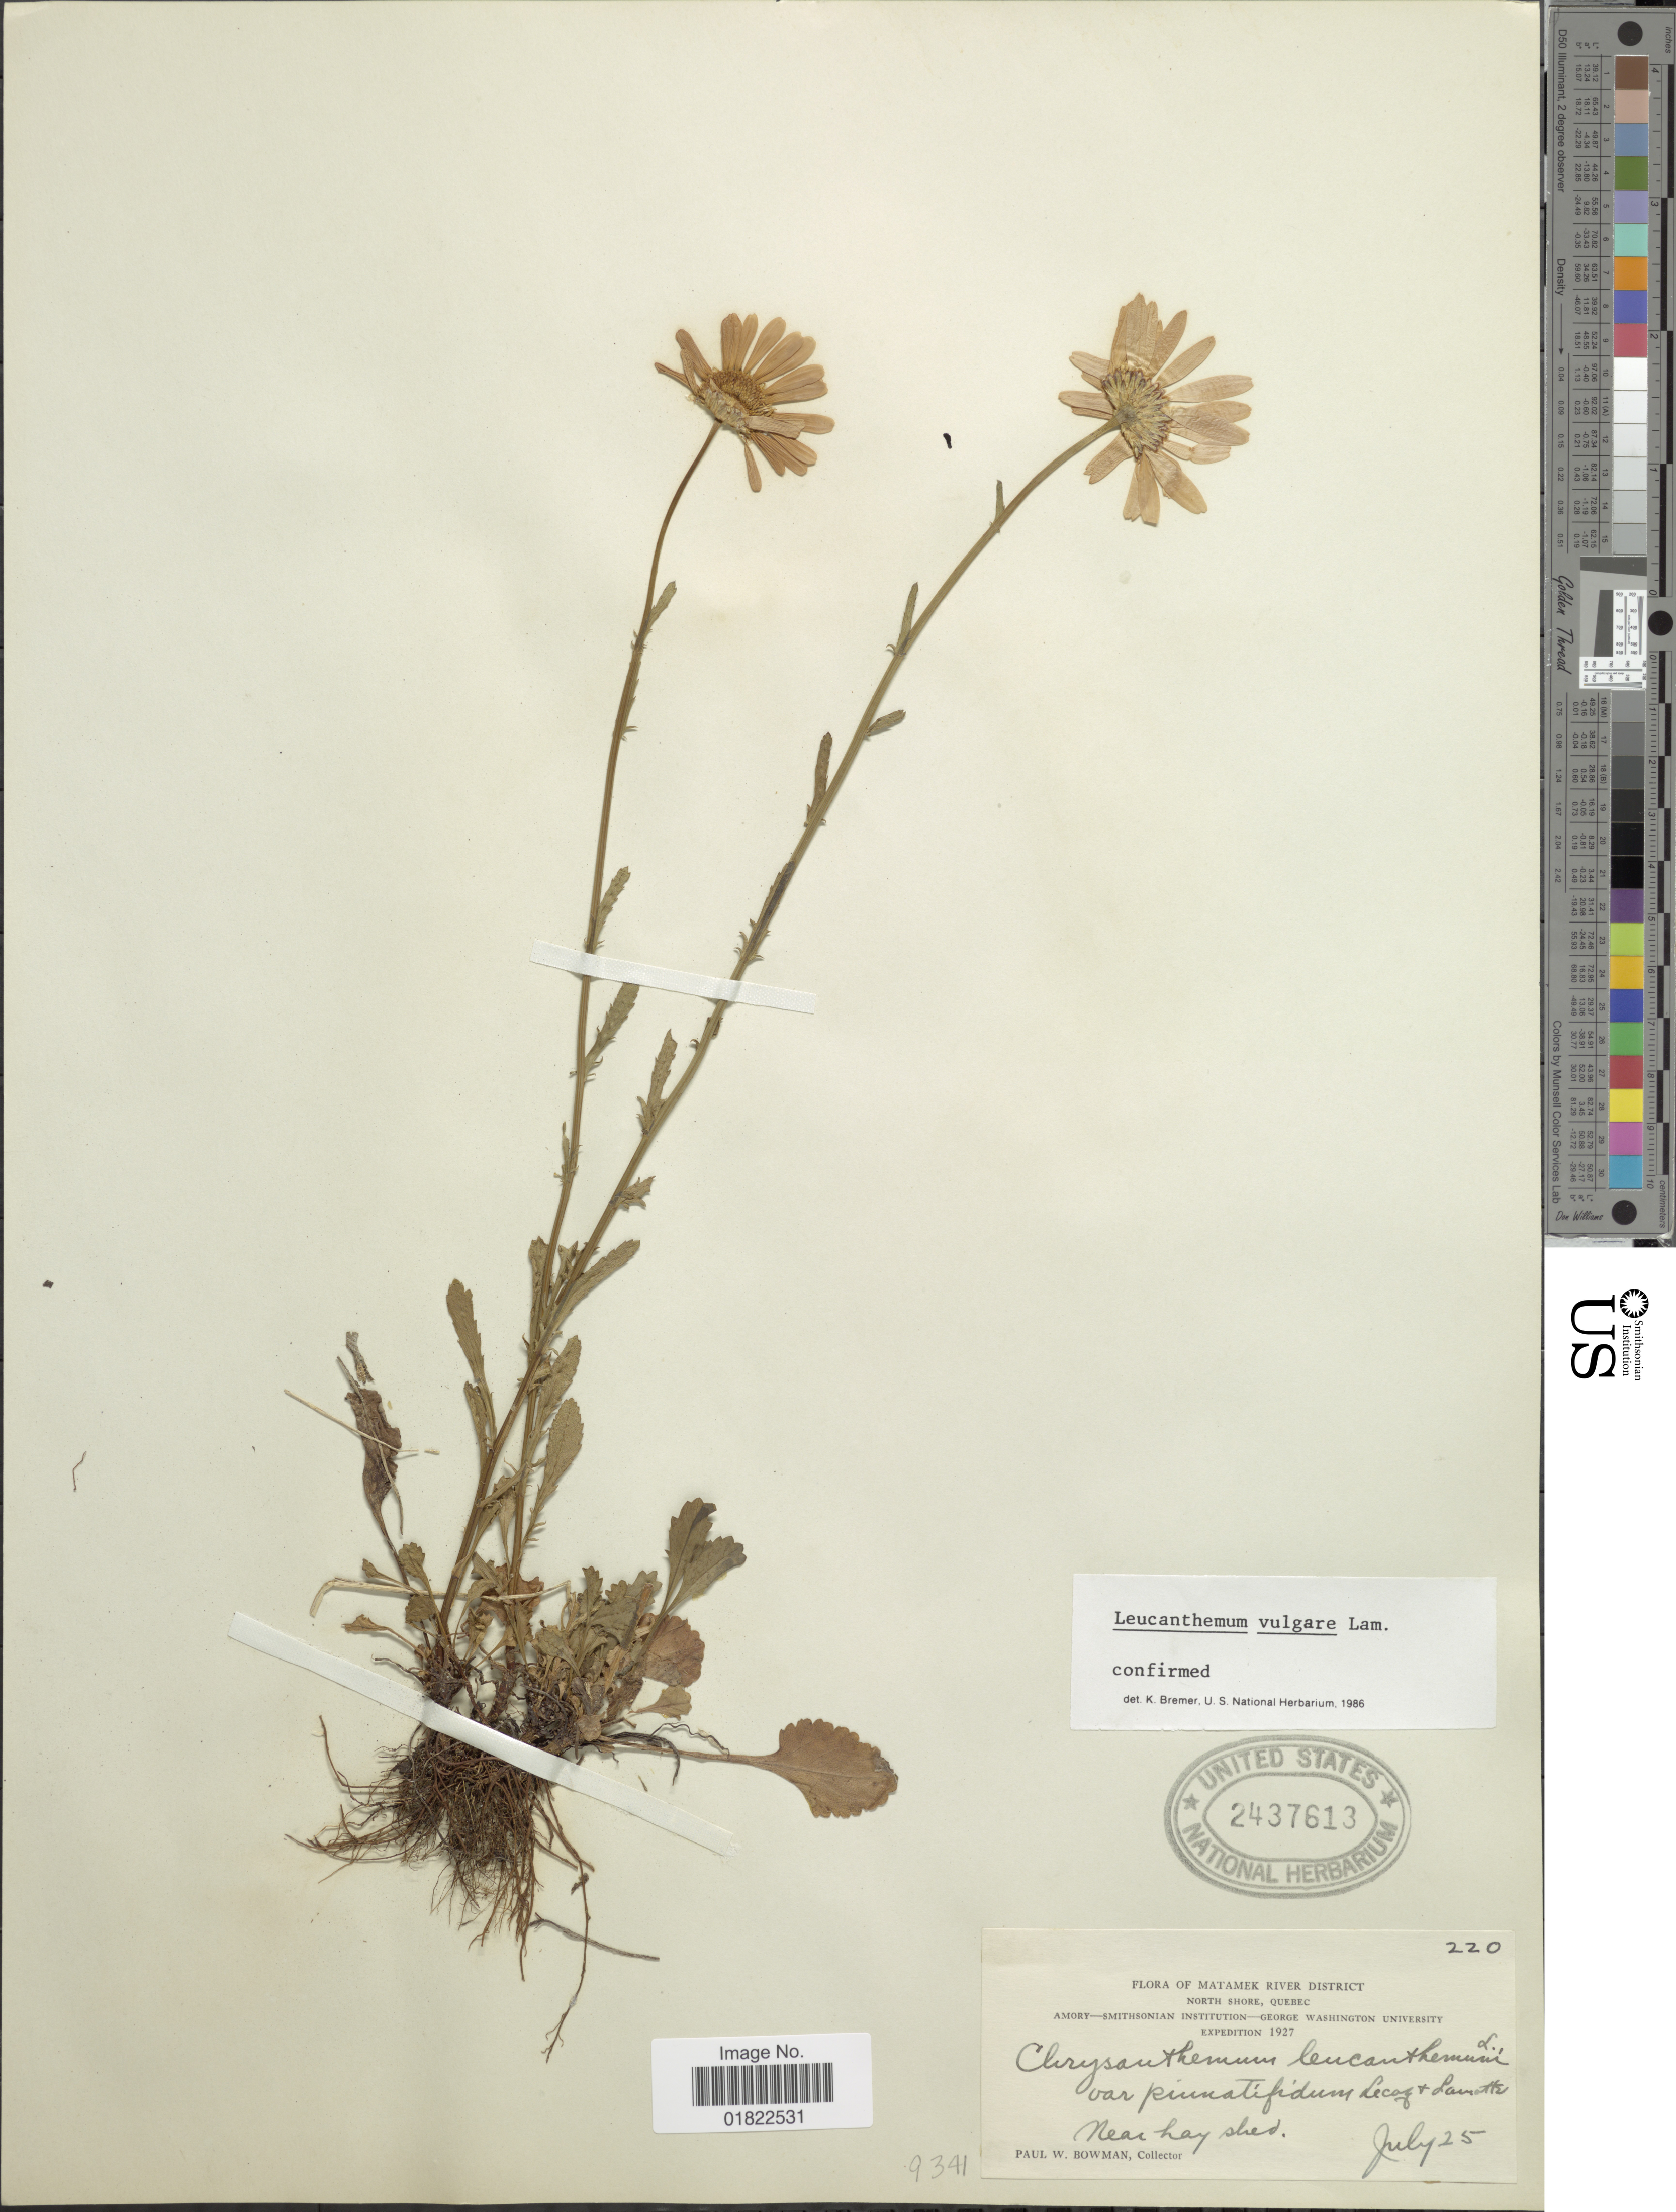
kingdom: Plantae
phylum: Tracheophyta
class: Magnoliopsida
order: Asterales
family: Asteraceae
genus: Leucanthemum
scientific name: Leucanthemum vulgare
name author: Lam.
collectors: P. Bowman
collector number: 220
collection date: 1927-07-25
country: Canada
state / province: Quebec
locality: Matamek River District, North Shore, Near hay shed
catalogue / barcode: US 2437613